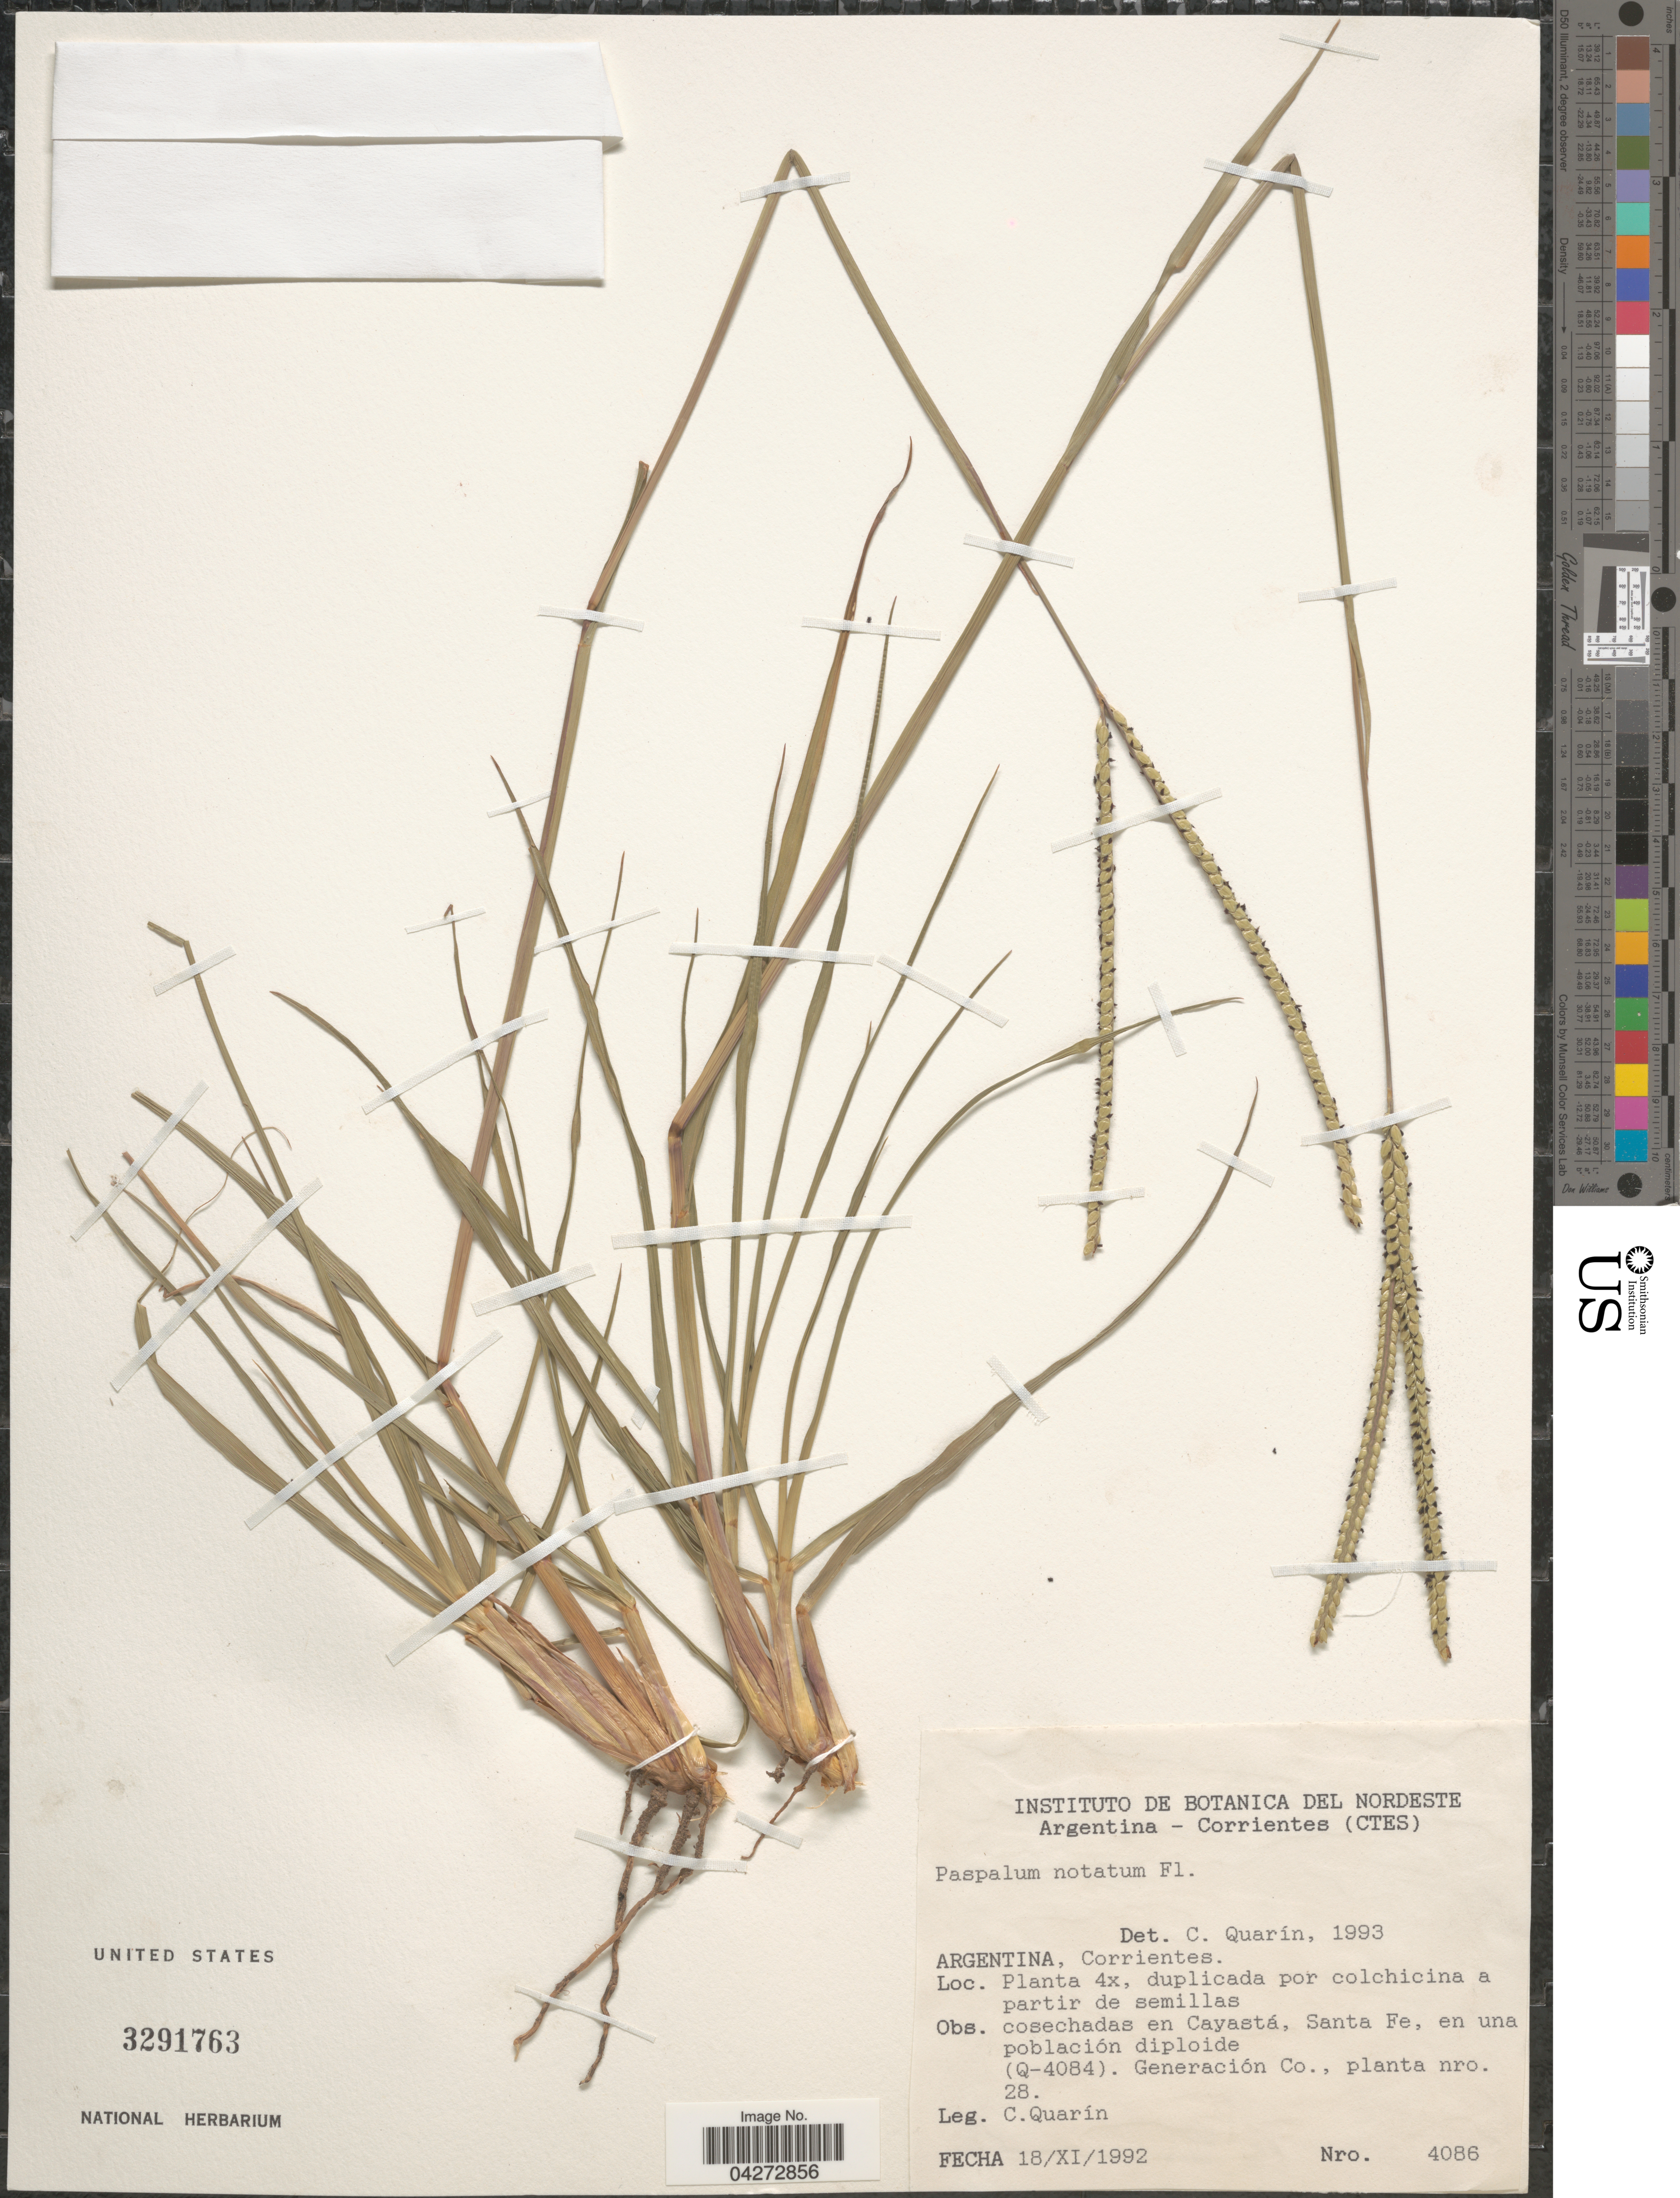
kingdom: Plantae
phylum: Tracheophyta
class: Liliopsida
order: Poales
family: Poaceae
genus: Paspalum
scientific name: Paspalum notatum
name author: Flüggé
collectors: C. Quarín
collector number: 4086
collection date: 1992-11-18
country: Argentina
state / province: Corrientes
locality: Cosechadas en Cayastá, Santa Fe, en una población diploide.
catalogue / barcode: US 3291763